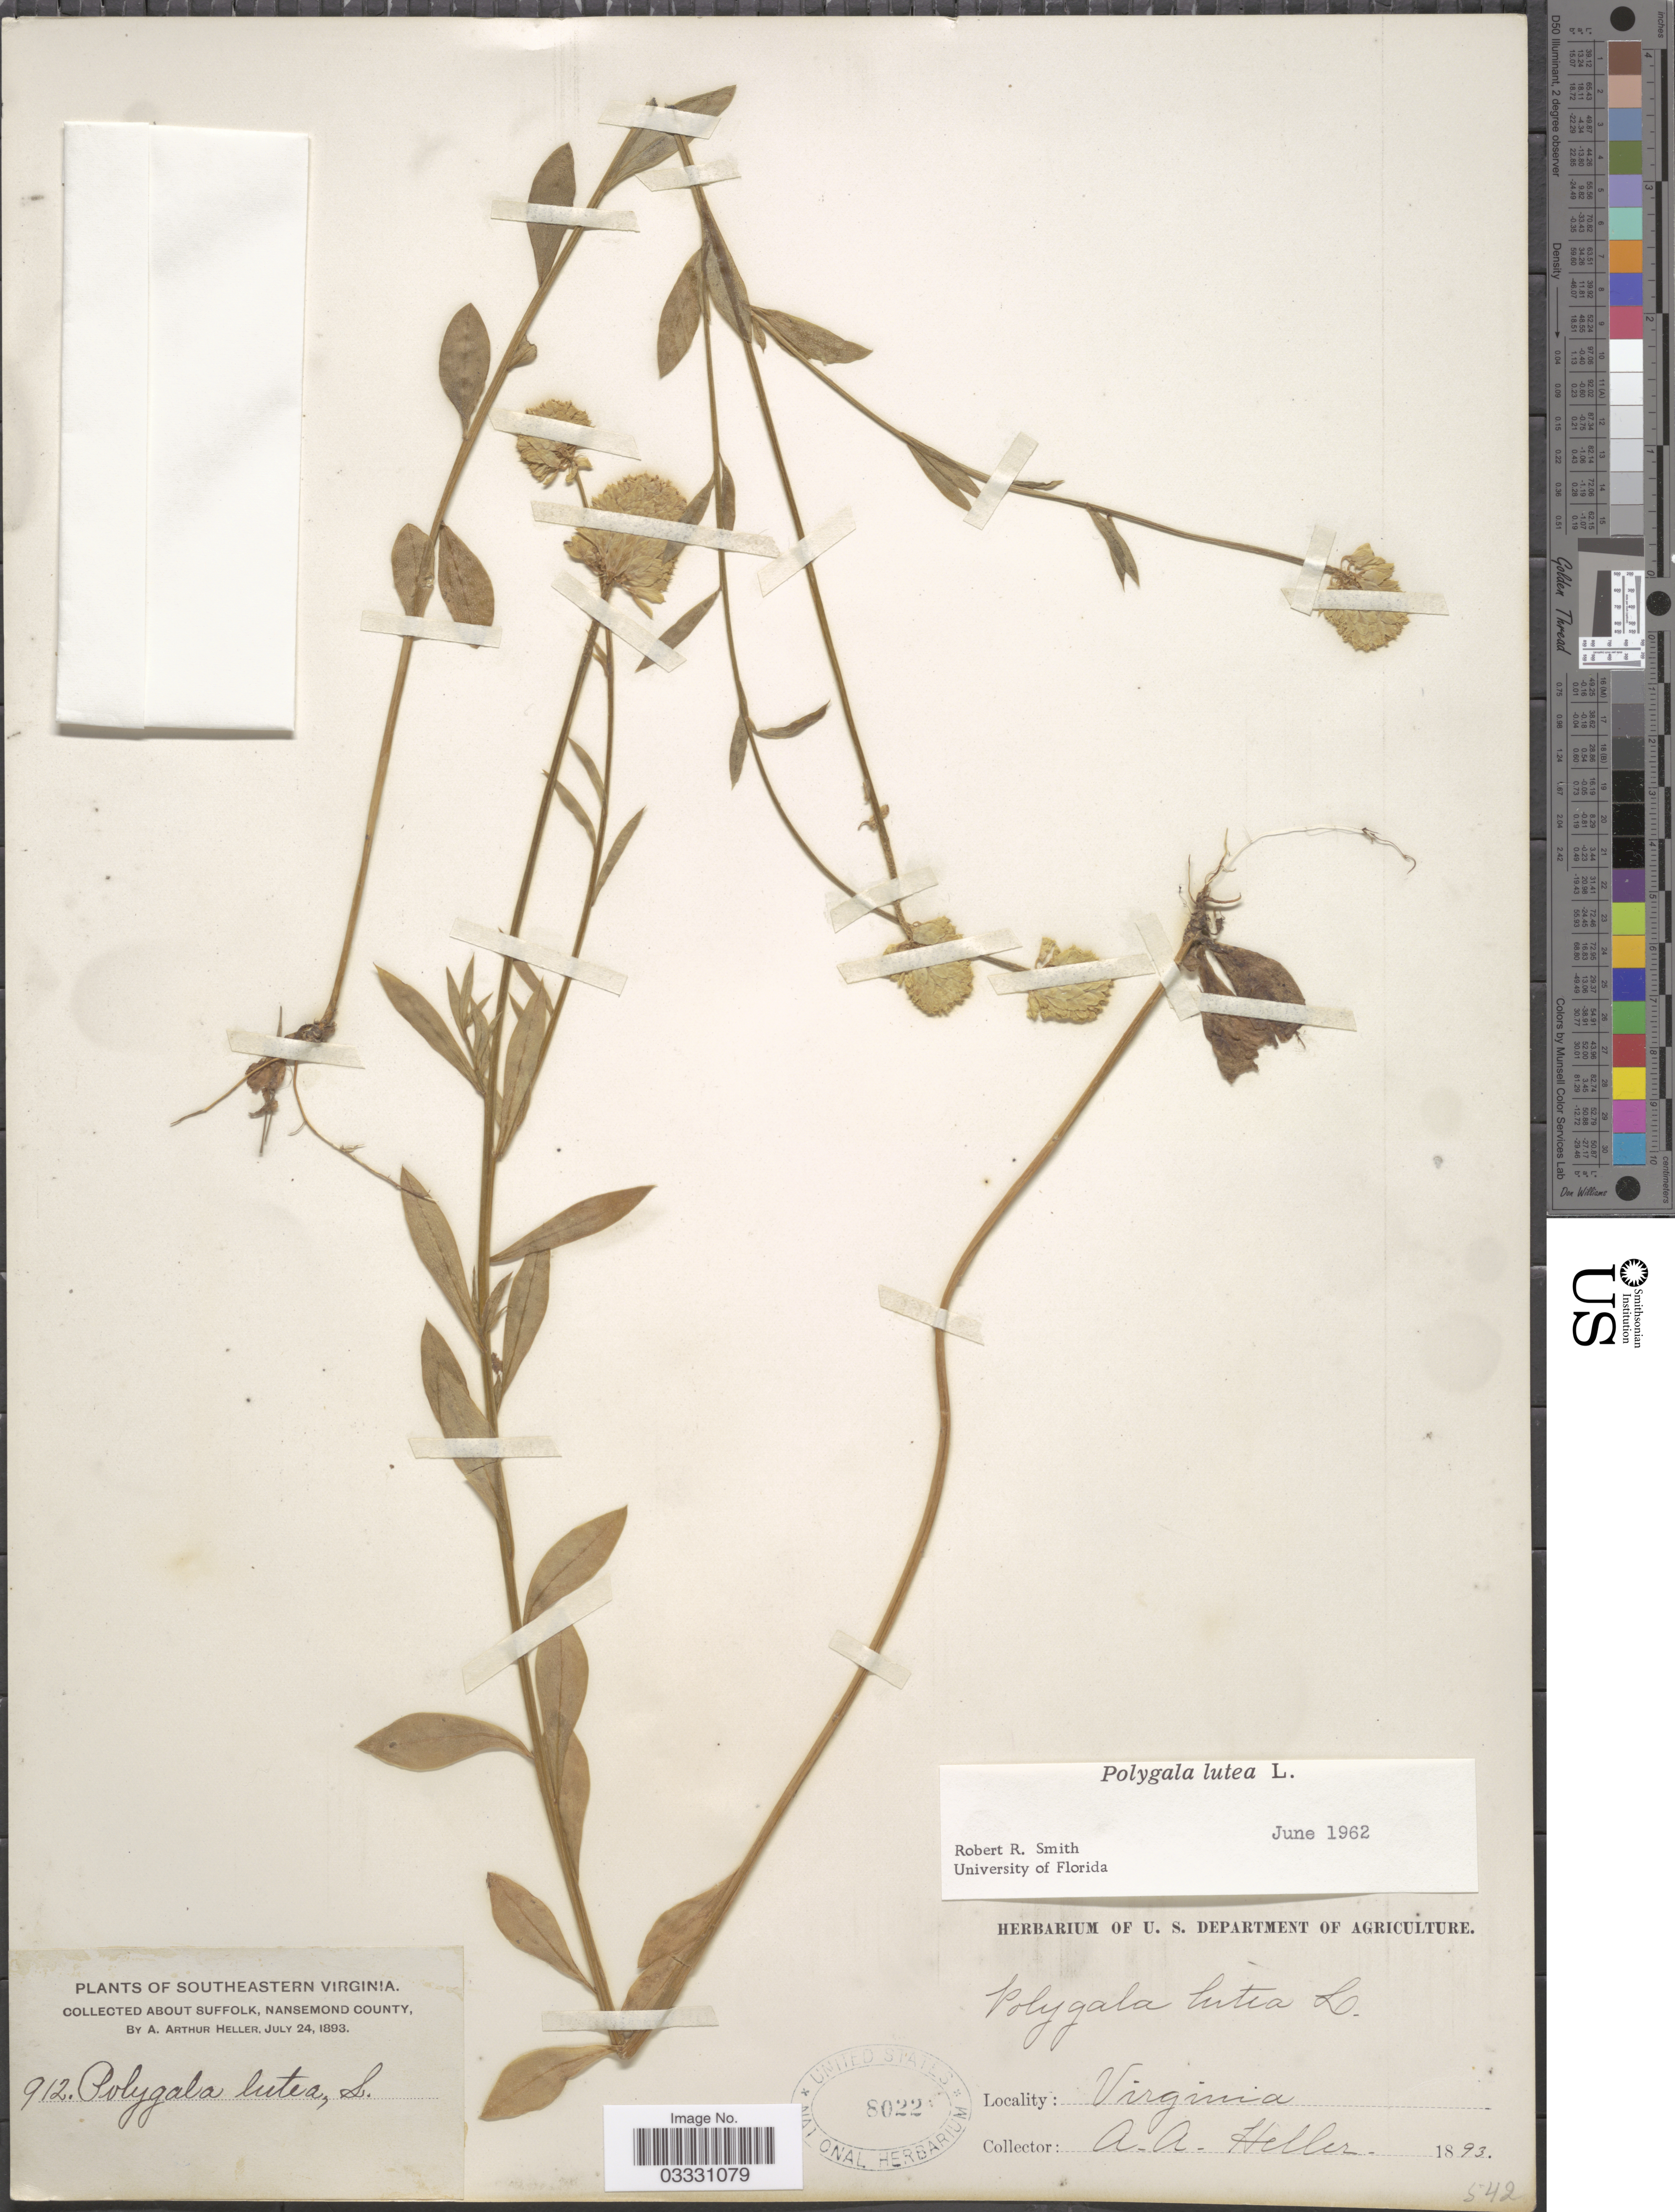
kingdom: Plantae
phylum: Tracheophyta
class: Magnoliopsida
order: Fabales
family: Polygalaceae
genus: Polygala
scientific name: Polygala lutea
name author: L.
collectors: A. A. Heller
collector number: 912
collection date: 1893-07-24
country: United States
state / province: Virginia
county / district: City of Suffolk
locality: Southeastern Virginia. About Suffolk, Nansemond County.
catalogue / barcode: US 8022